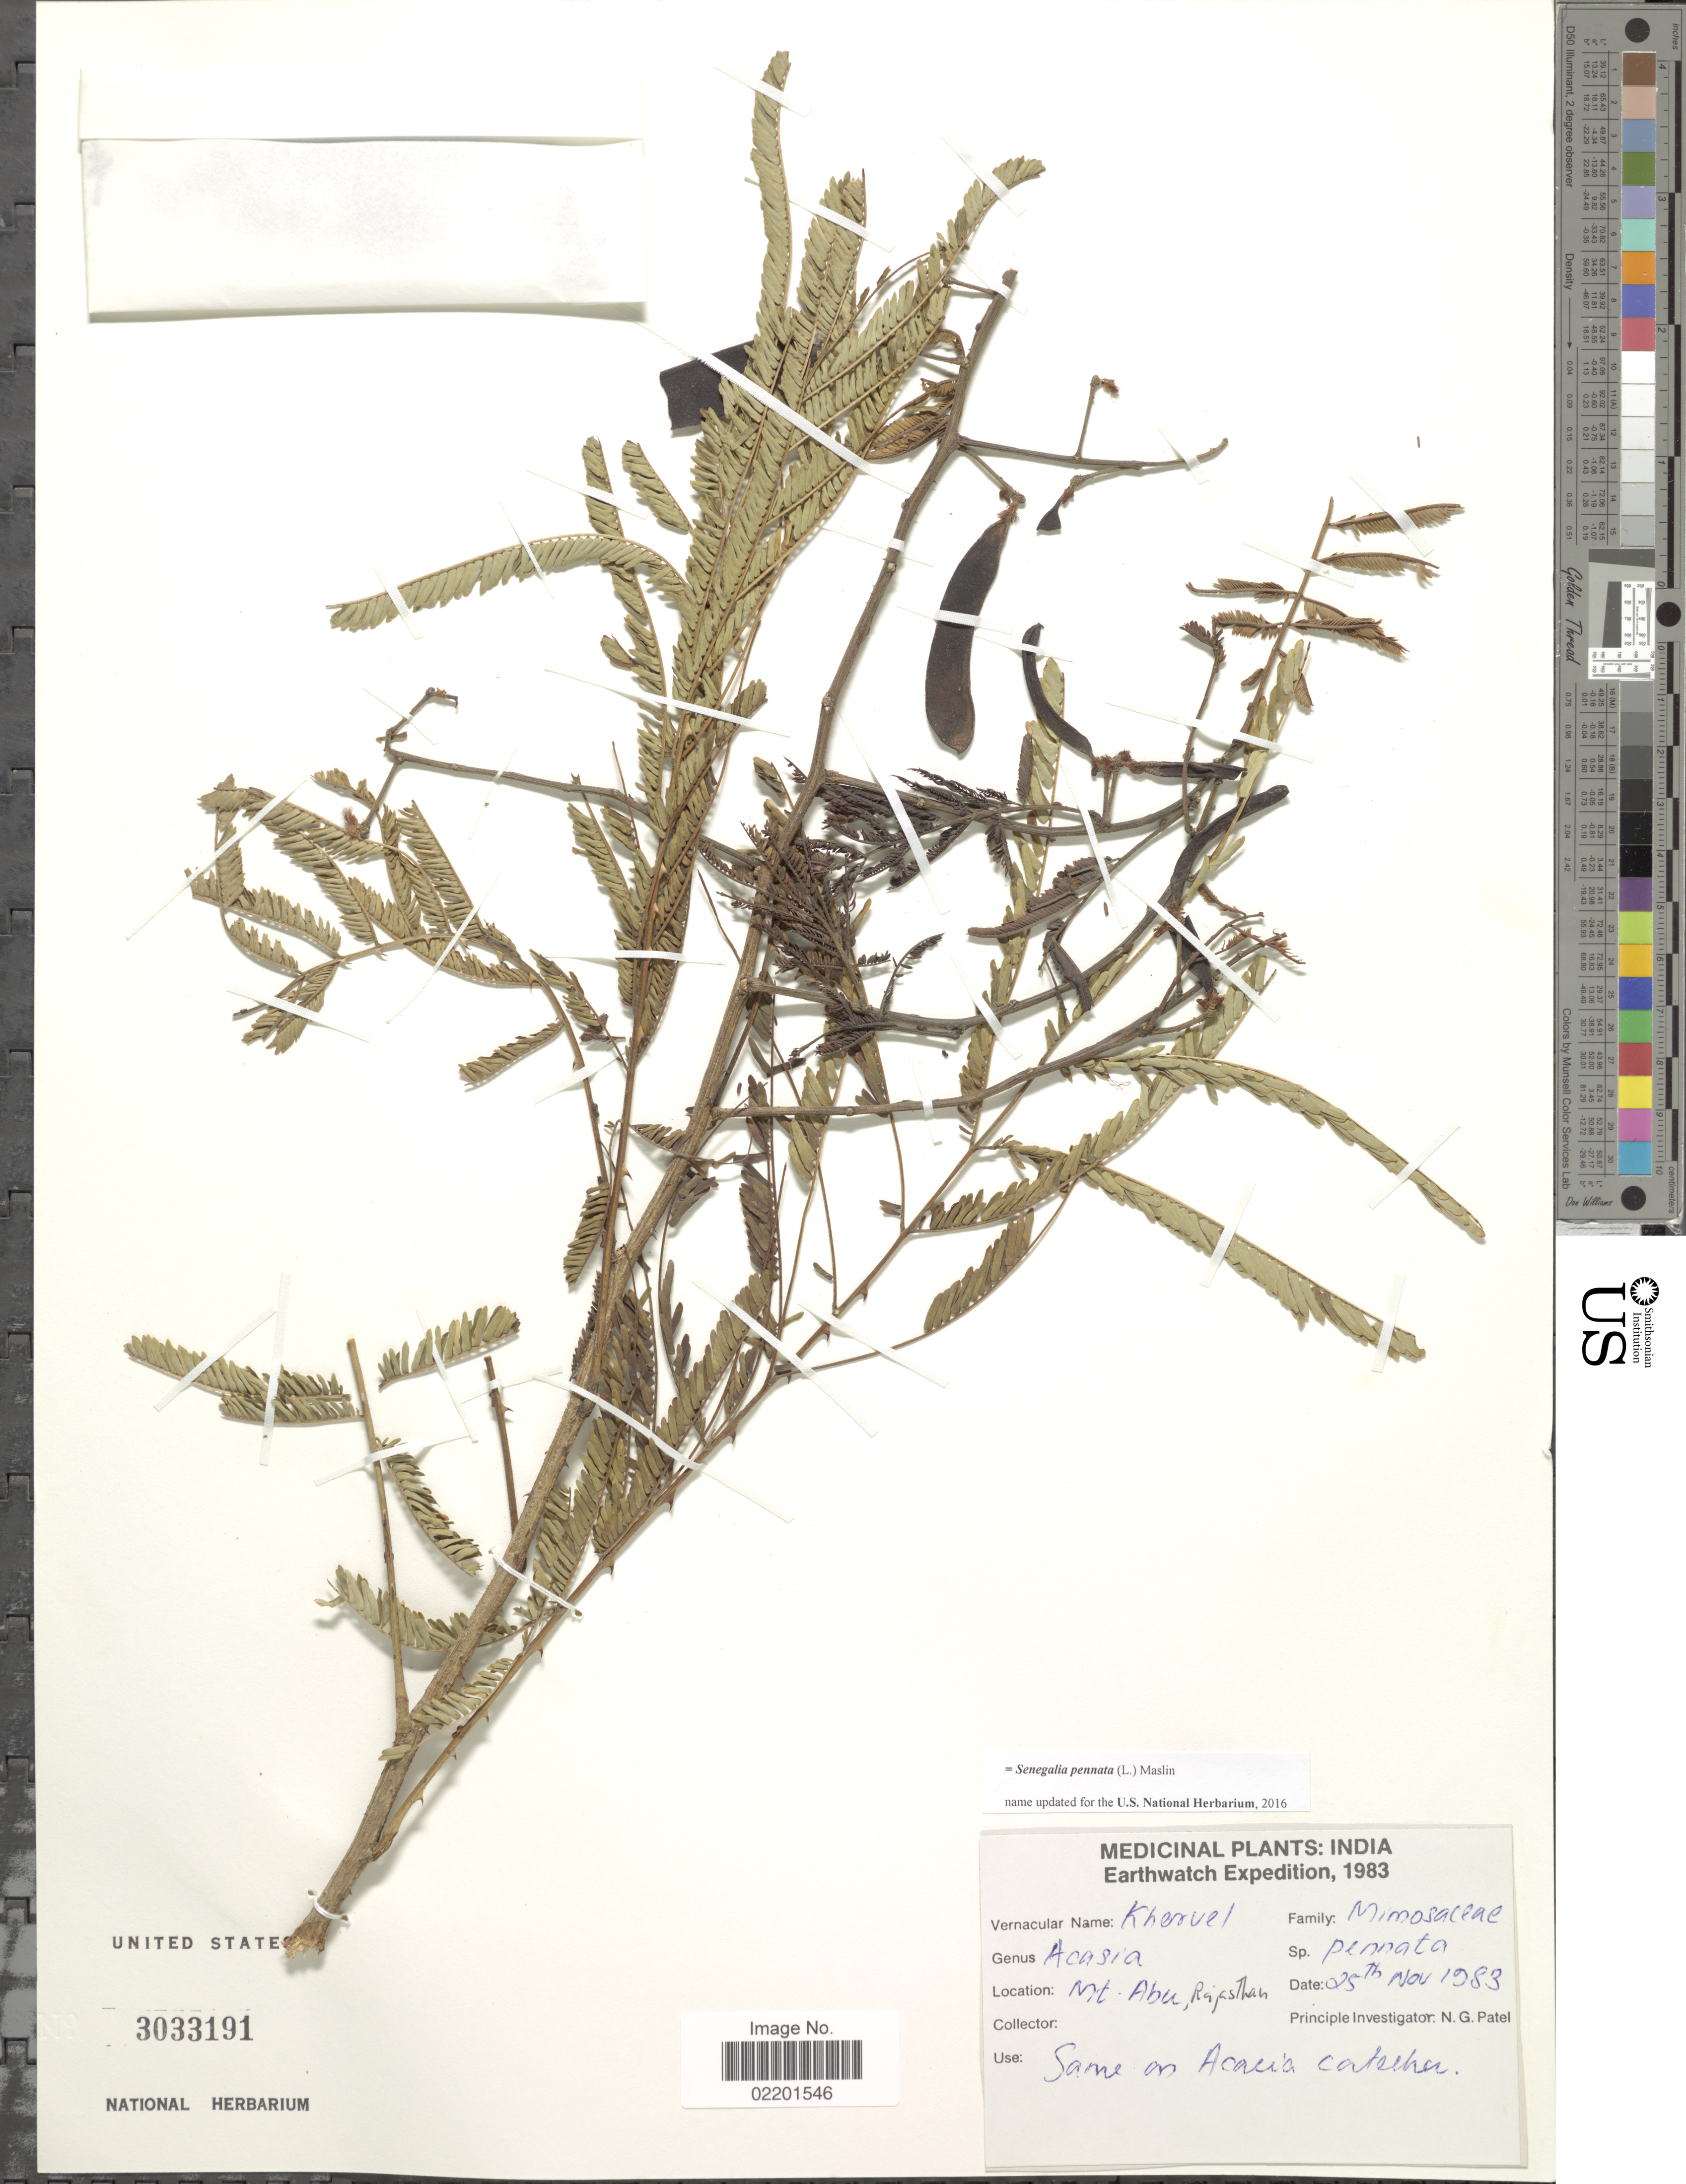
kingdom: Plantae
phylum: Tracheophyta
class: Magnoliopsida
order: Fabales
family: Fabaceae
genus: Senegalia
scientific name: Senegalia pennata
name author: (L.) Maslin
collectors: Earthwatch volunteers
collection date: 1983-11-25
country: India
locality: Mt. Abu, Rajasthan.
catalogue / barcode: US 3033191